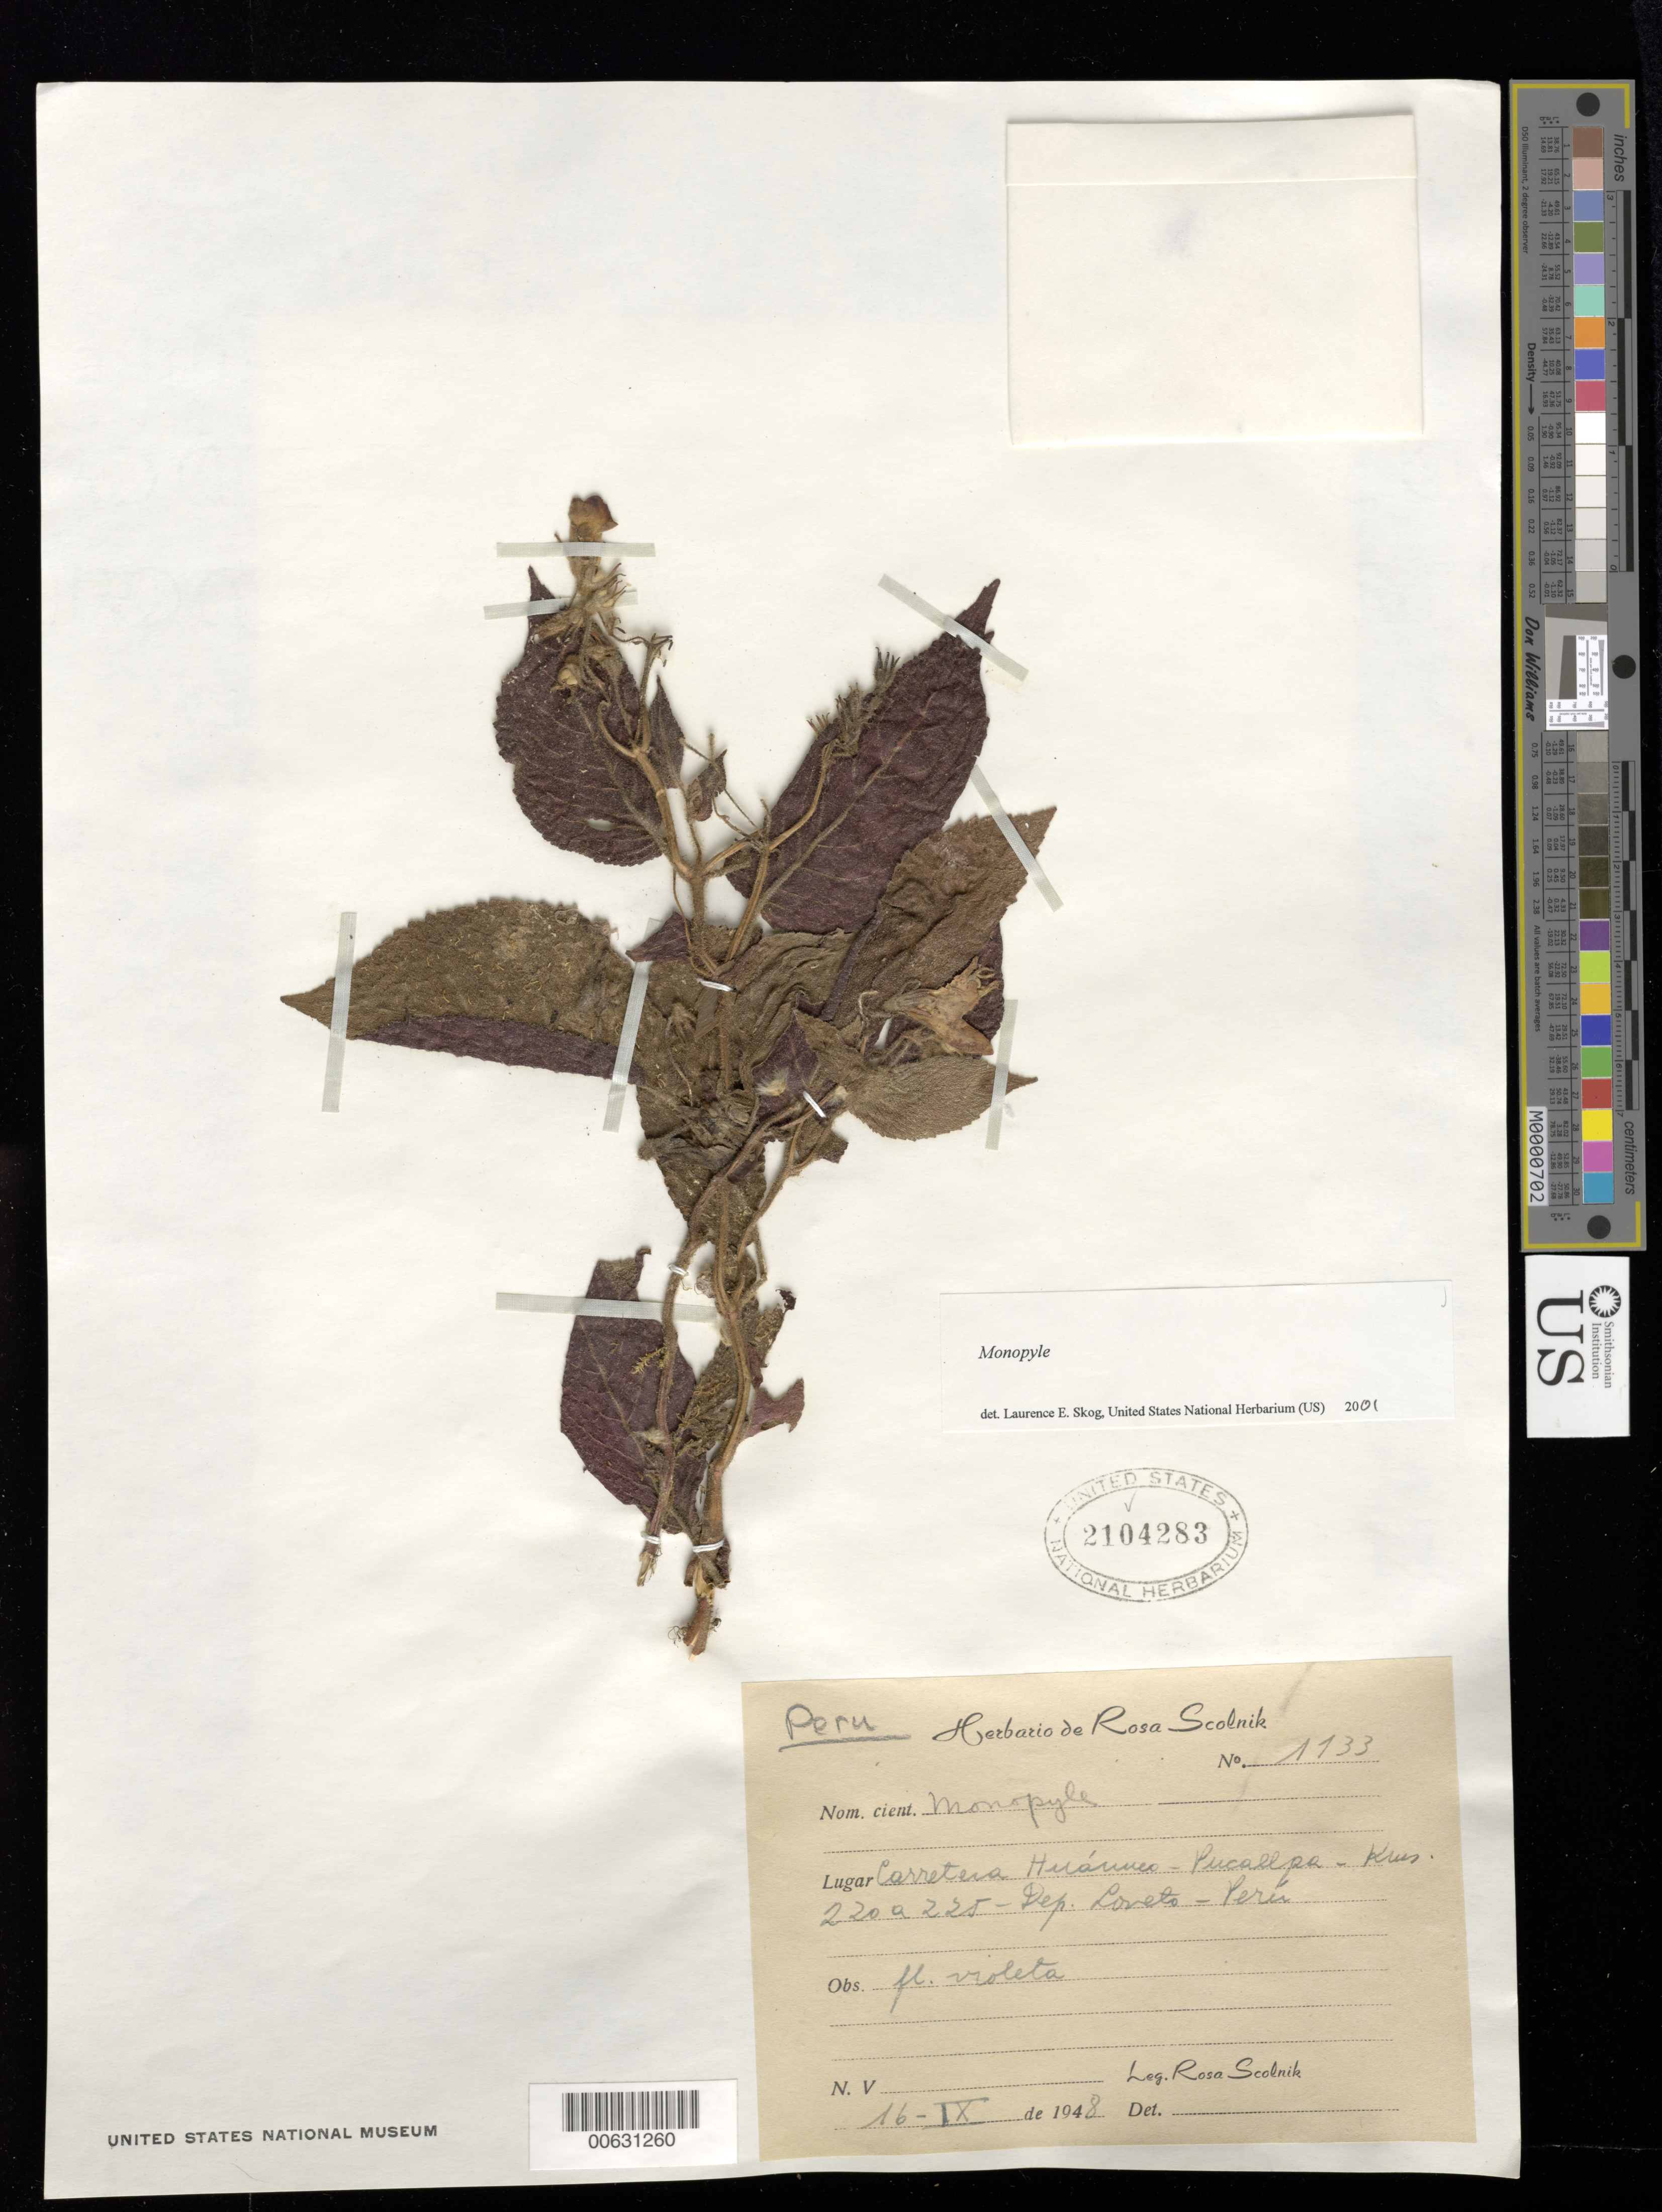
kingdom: Plantae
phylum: Tracheophyta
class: Magnoliopsida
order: Lamiales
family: Gesneriaceae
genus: Monopyle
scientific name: Monopyle sp.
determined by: Skog, Laurence E.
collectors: R. Scolnik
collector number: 1133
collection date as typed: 16 Sep 1948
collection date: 1948-09-16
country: Peru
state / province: Loreto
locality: Carretera Huánuco - Pucallpa, km 220 a 225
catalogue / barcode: US 2104283